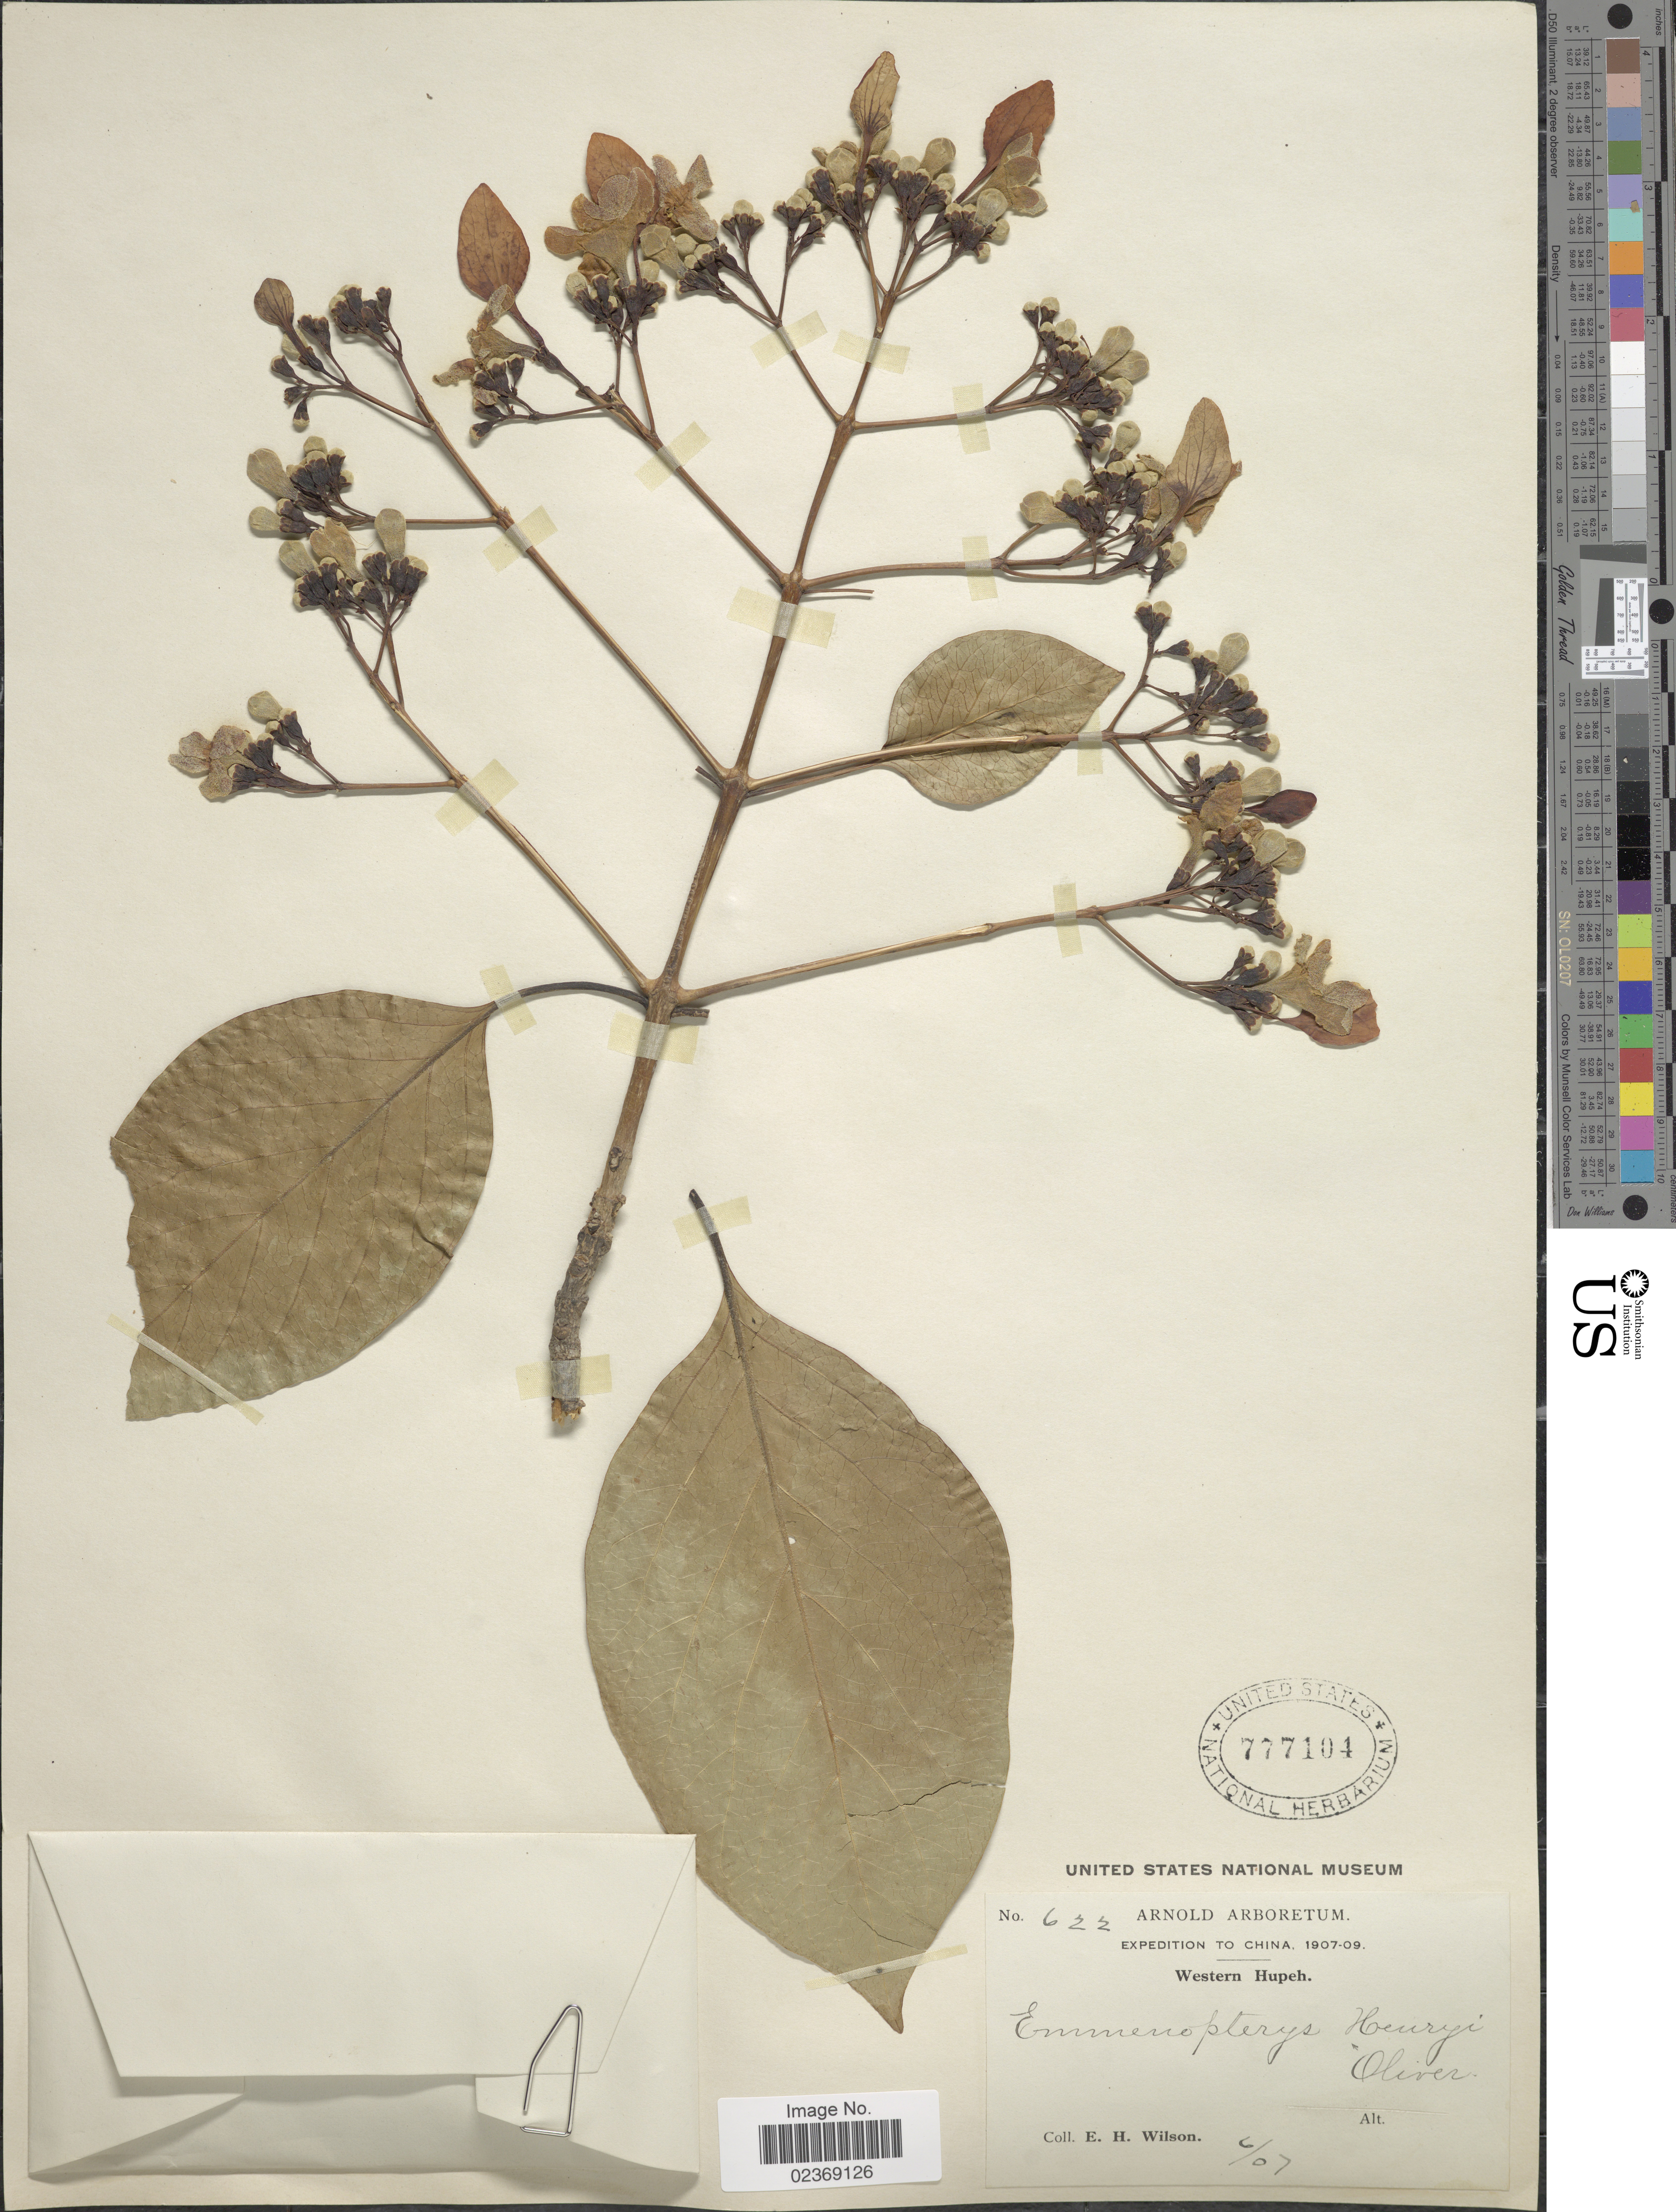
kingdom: Plantae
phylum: Tracheophyta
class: Magnoliopsida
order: Gentianales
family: Rubiaceae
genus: Emmenopterys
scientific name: Emmenopterys henryi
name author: Oliv.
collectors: E. Wilson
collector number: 622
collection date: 1907-06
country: China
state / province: Hubei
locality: Western Hupeh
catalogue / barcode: US 777104